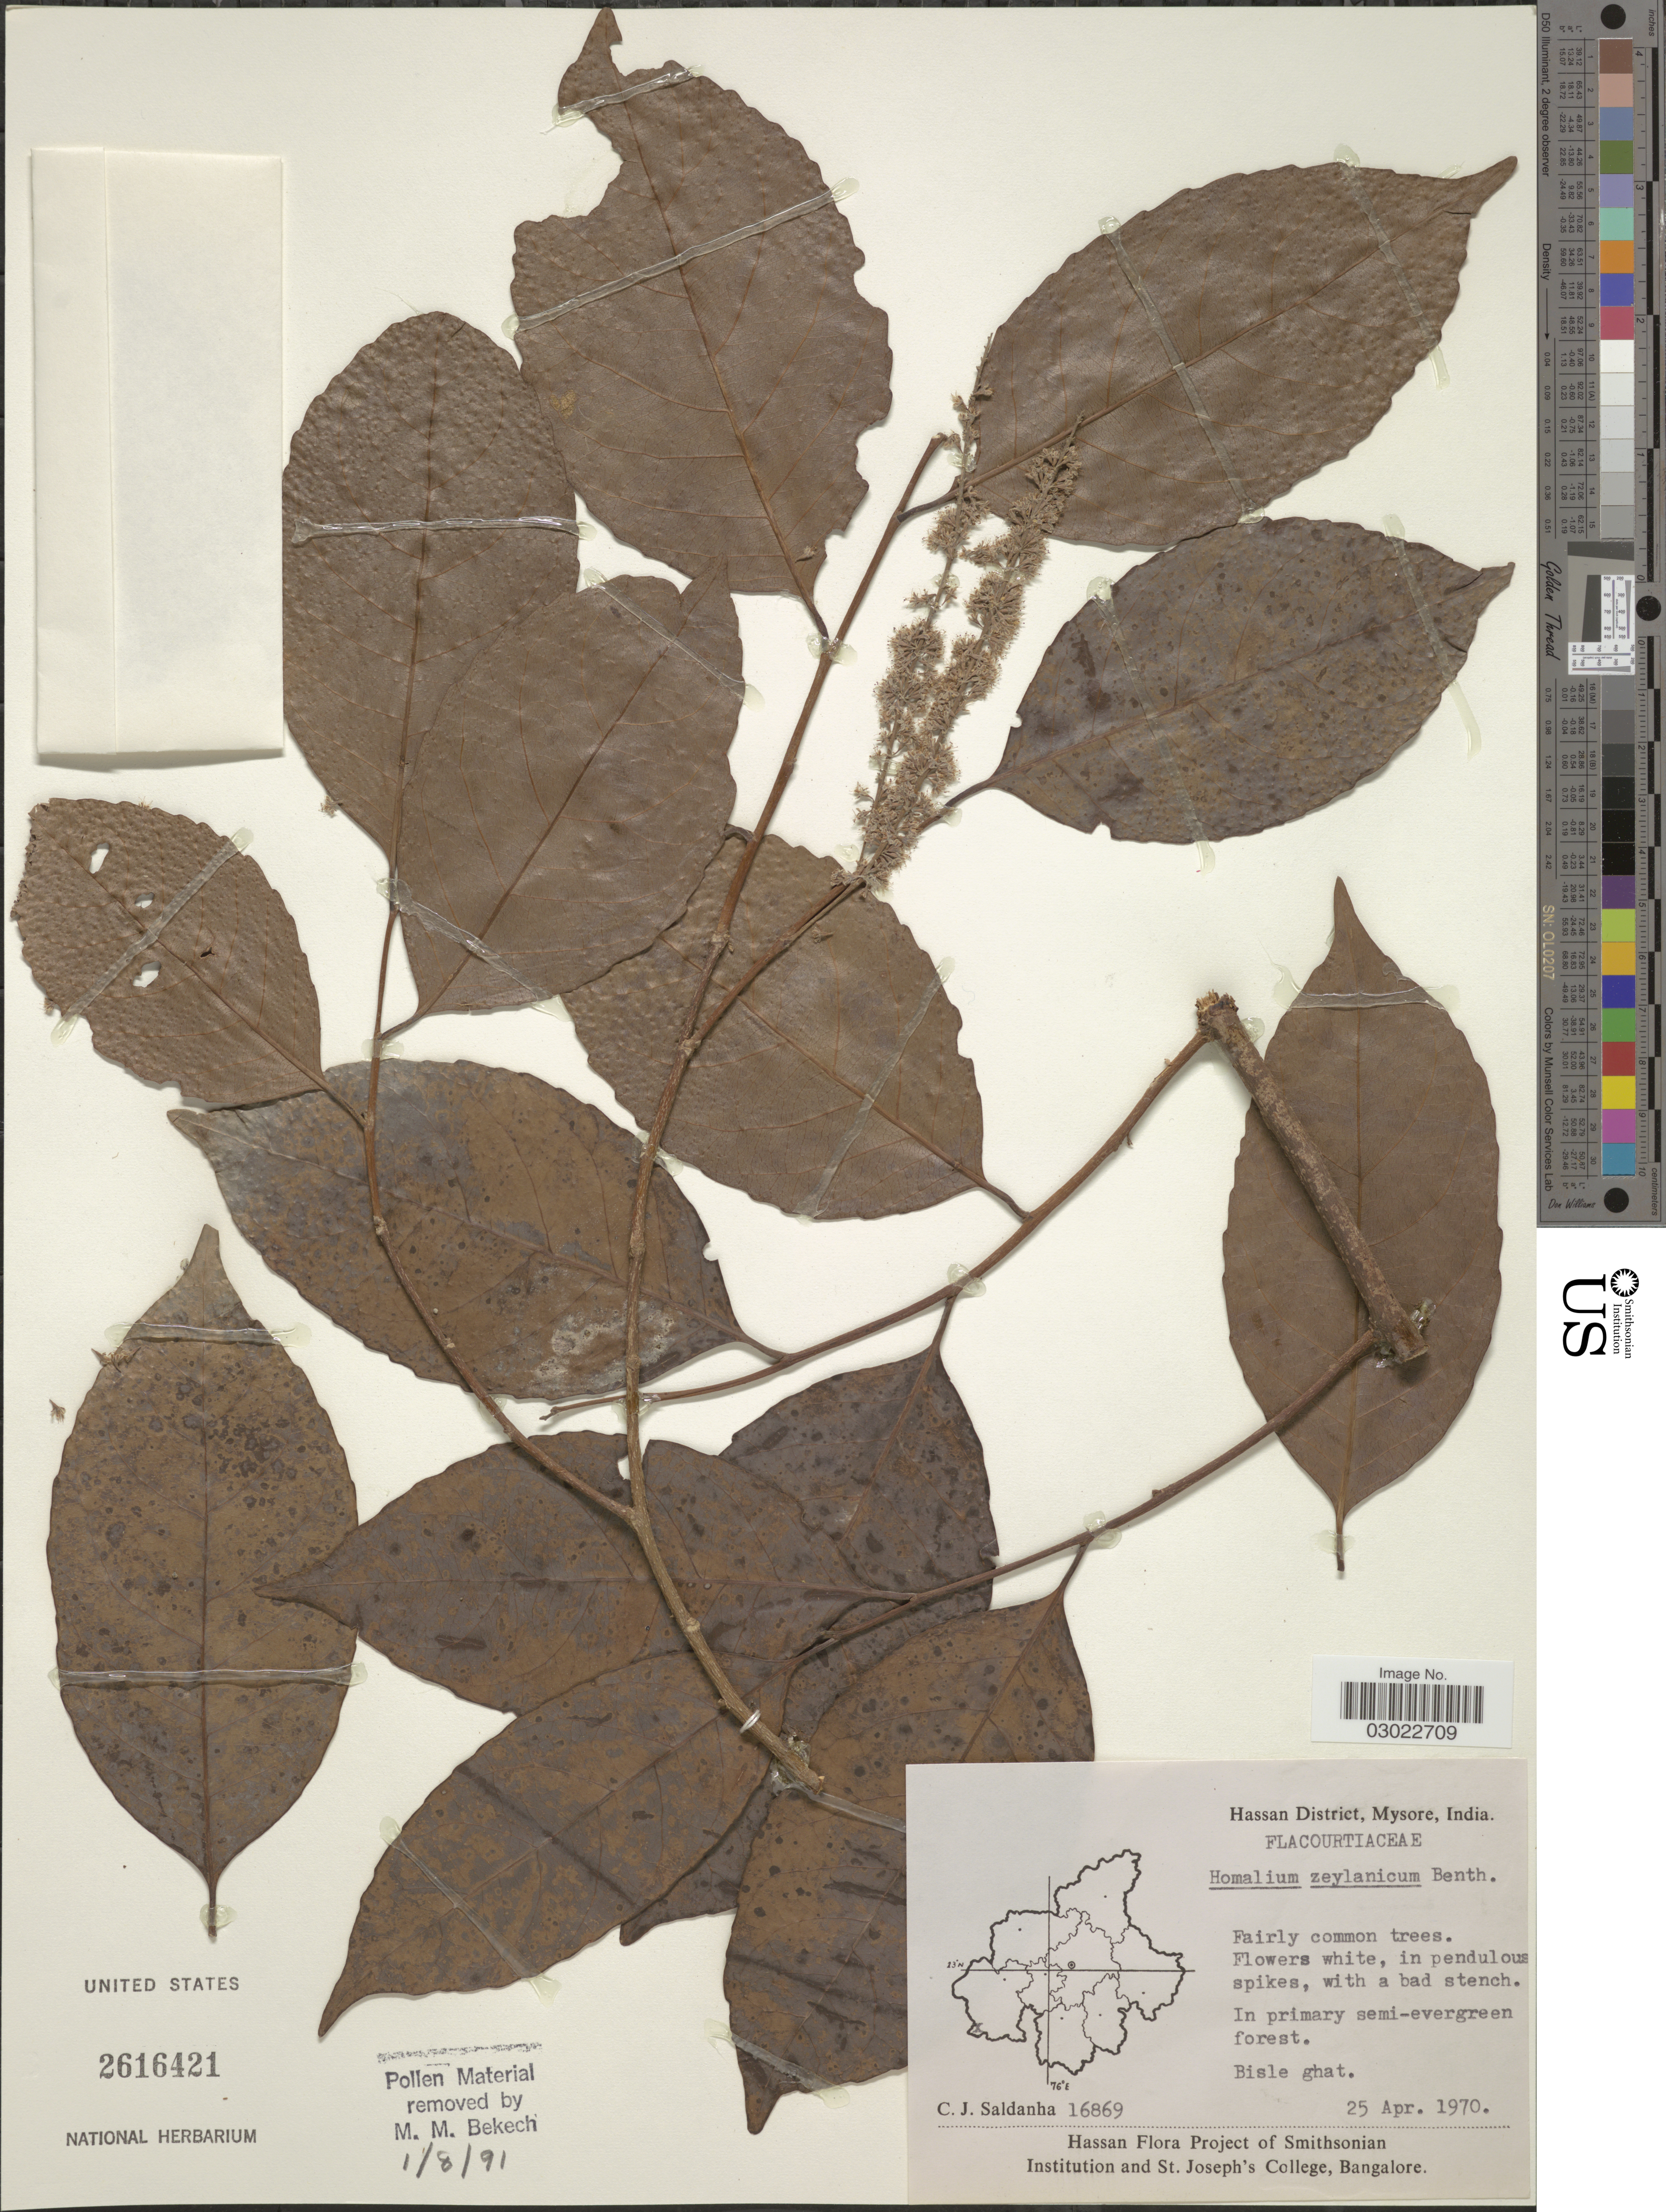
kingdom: Plantae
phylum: Tracheophyta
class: Magnoliopsida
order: Malpighiales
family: Salicaceae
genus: Homalium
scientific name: Homalium ceylanicum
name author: (Gardner) Benth.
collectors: C. J. Saldanha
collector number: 16869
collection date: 1970-04-25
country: India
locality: Hassan District, Mysore. Bisle ghat.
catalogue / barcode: US 2616421